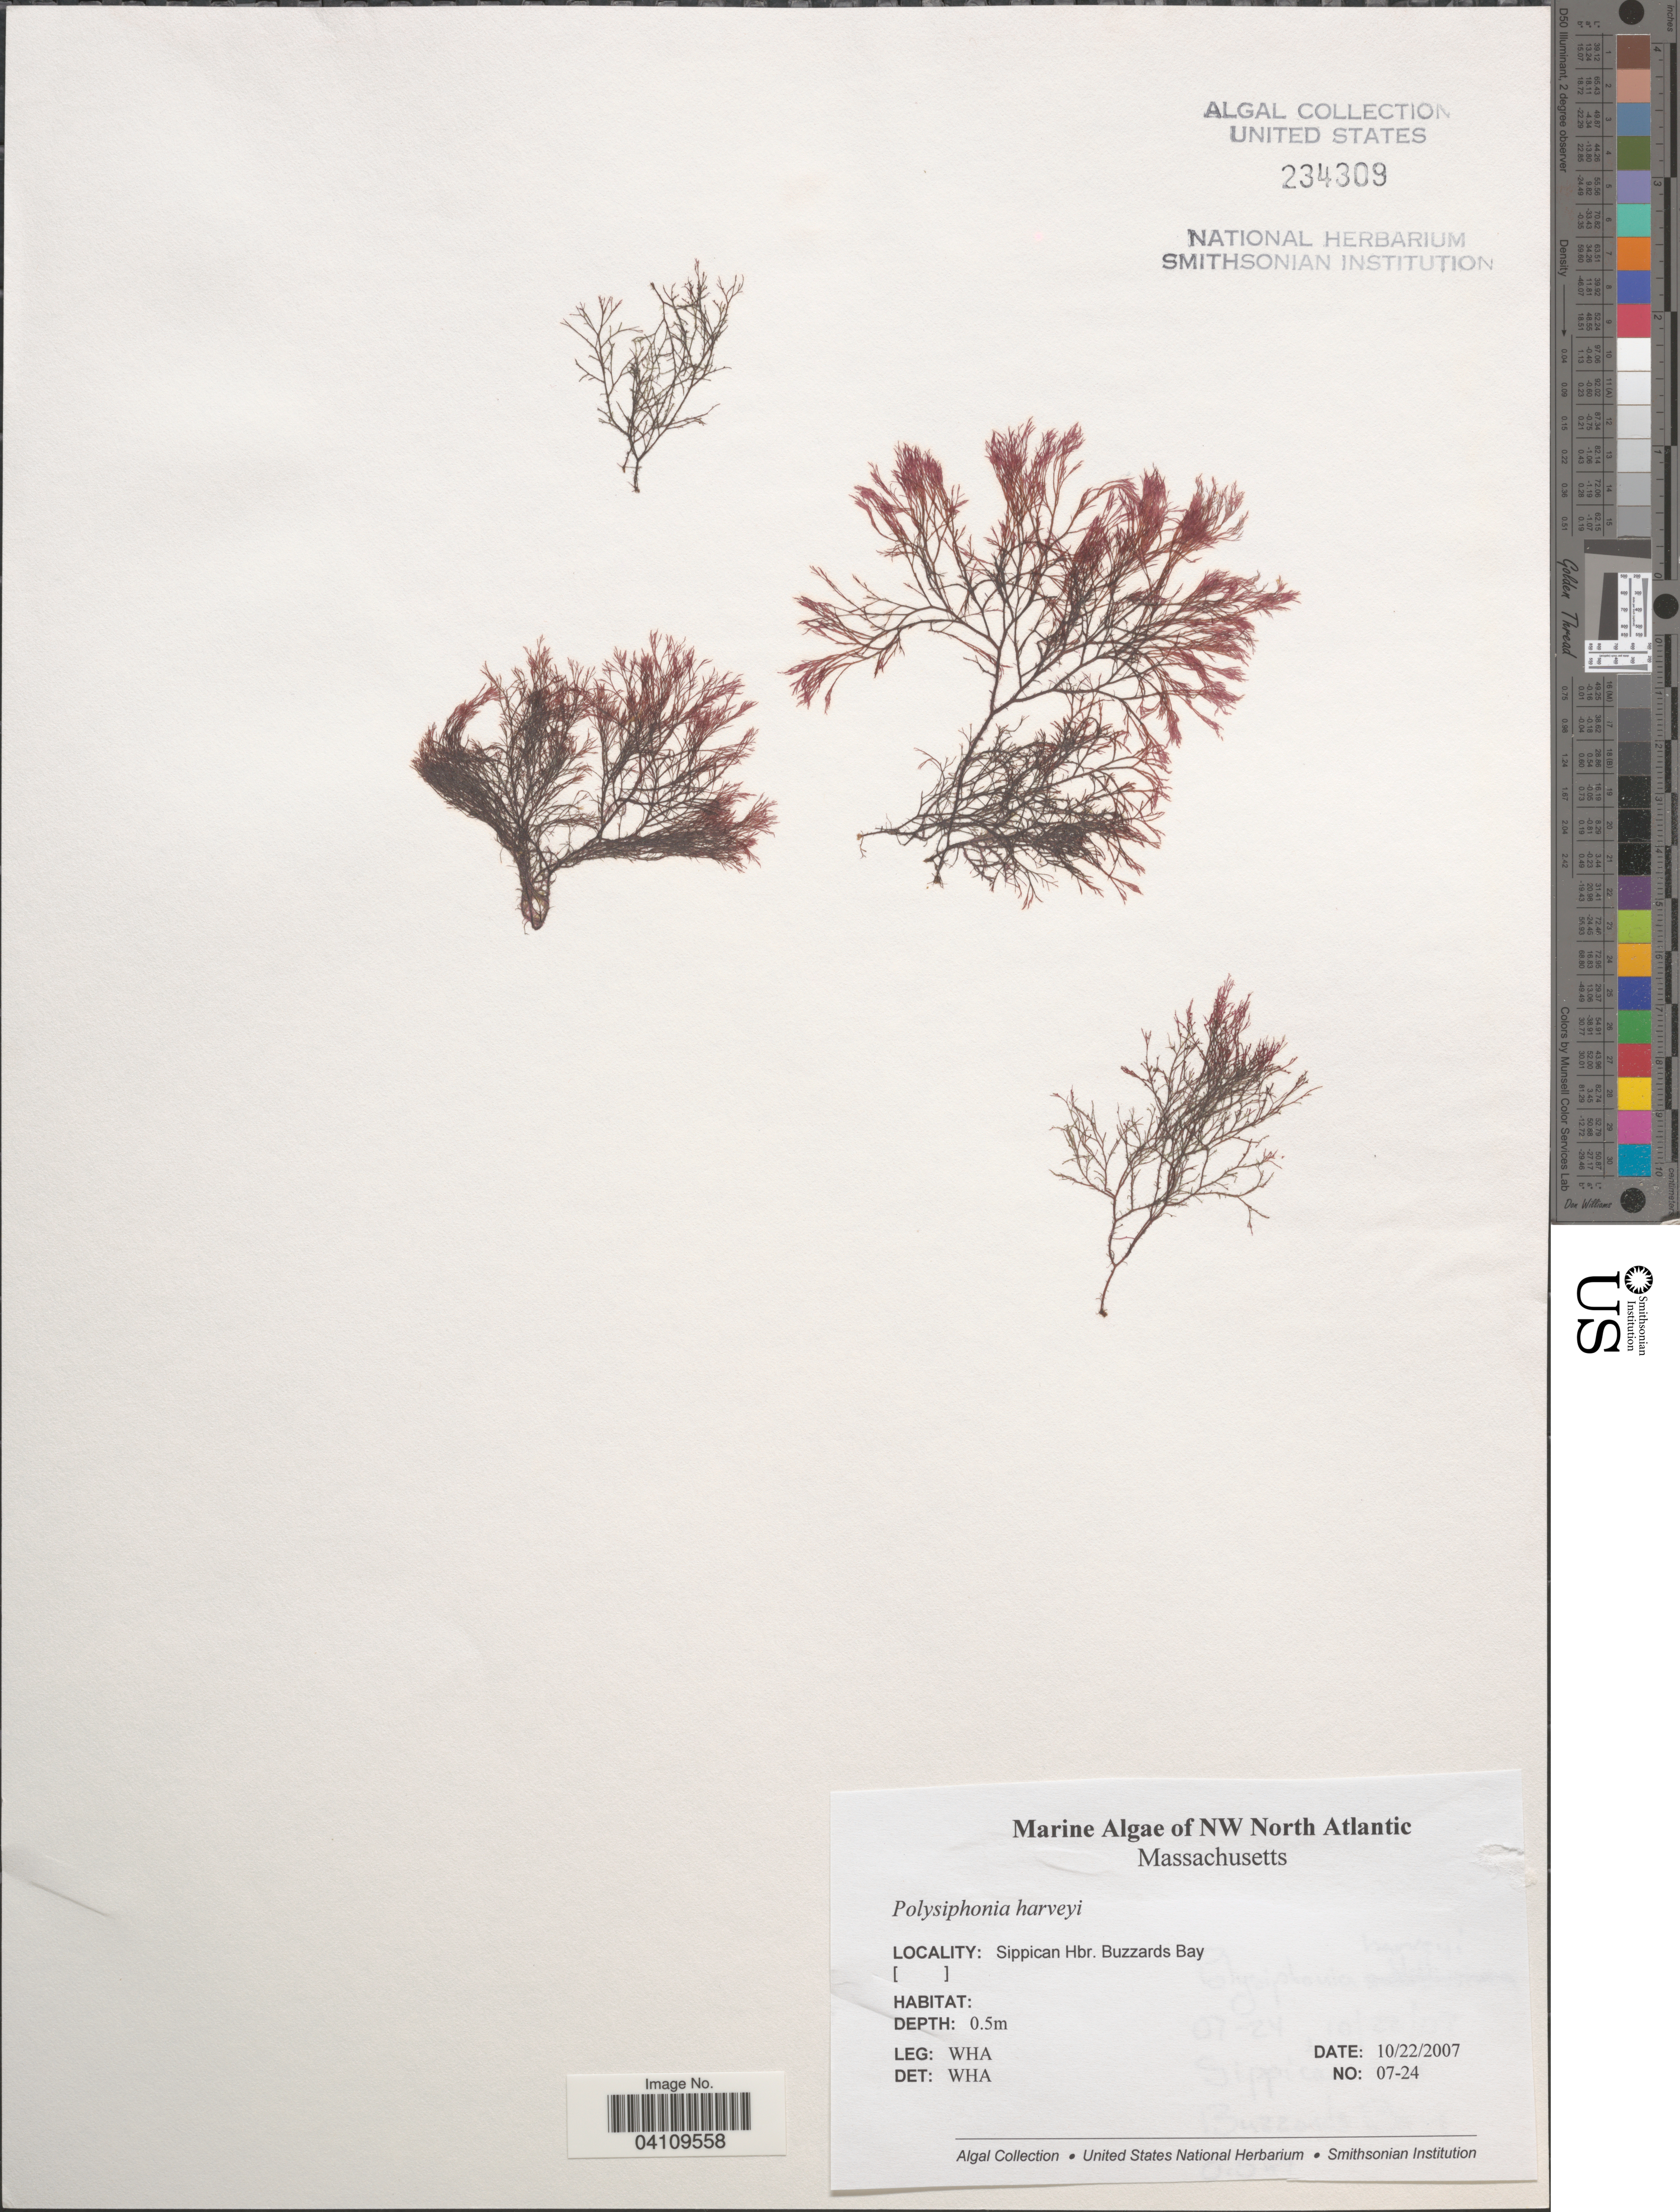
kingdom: Plantae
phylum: Rhodophyta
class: Florideophyceae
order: Ceramiales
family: Rhodomelaceae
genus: Melanothamnus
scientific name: Melanothamnus harveyi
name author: (Bailey) Diaz-Tapia & C.A. Maggs in Diaz-Tapia et al.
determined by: Algae name updating Project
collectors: W. H. Adey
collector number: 07-24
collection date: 2007-10-22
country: United States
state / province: Massachusetts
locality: NW North Atlantic. Sippican Hbr. Buzzards Bay.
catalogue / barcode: US 234309